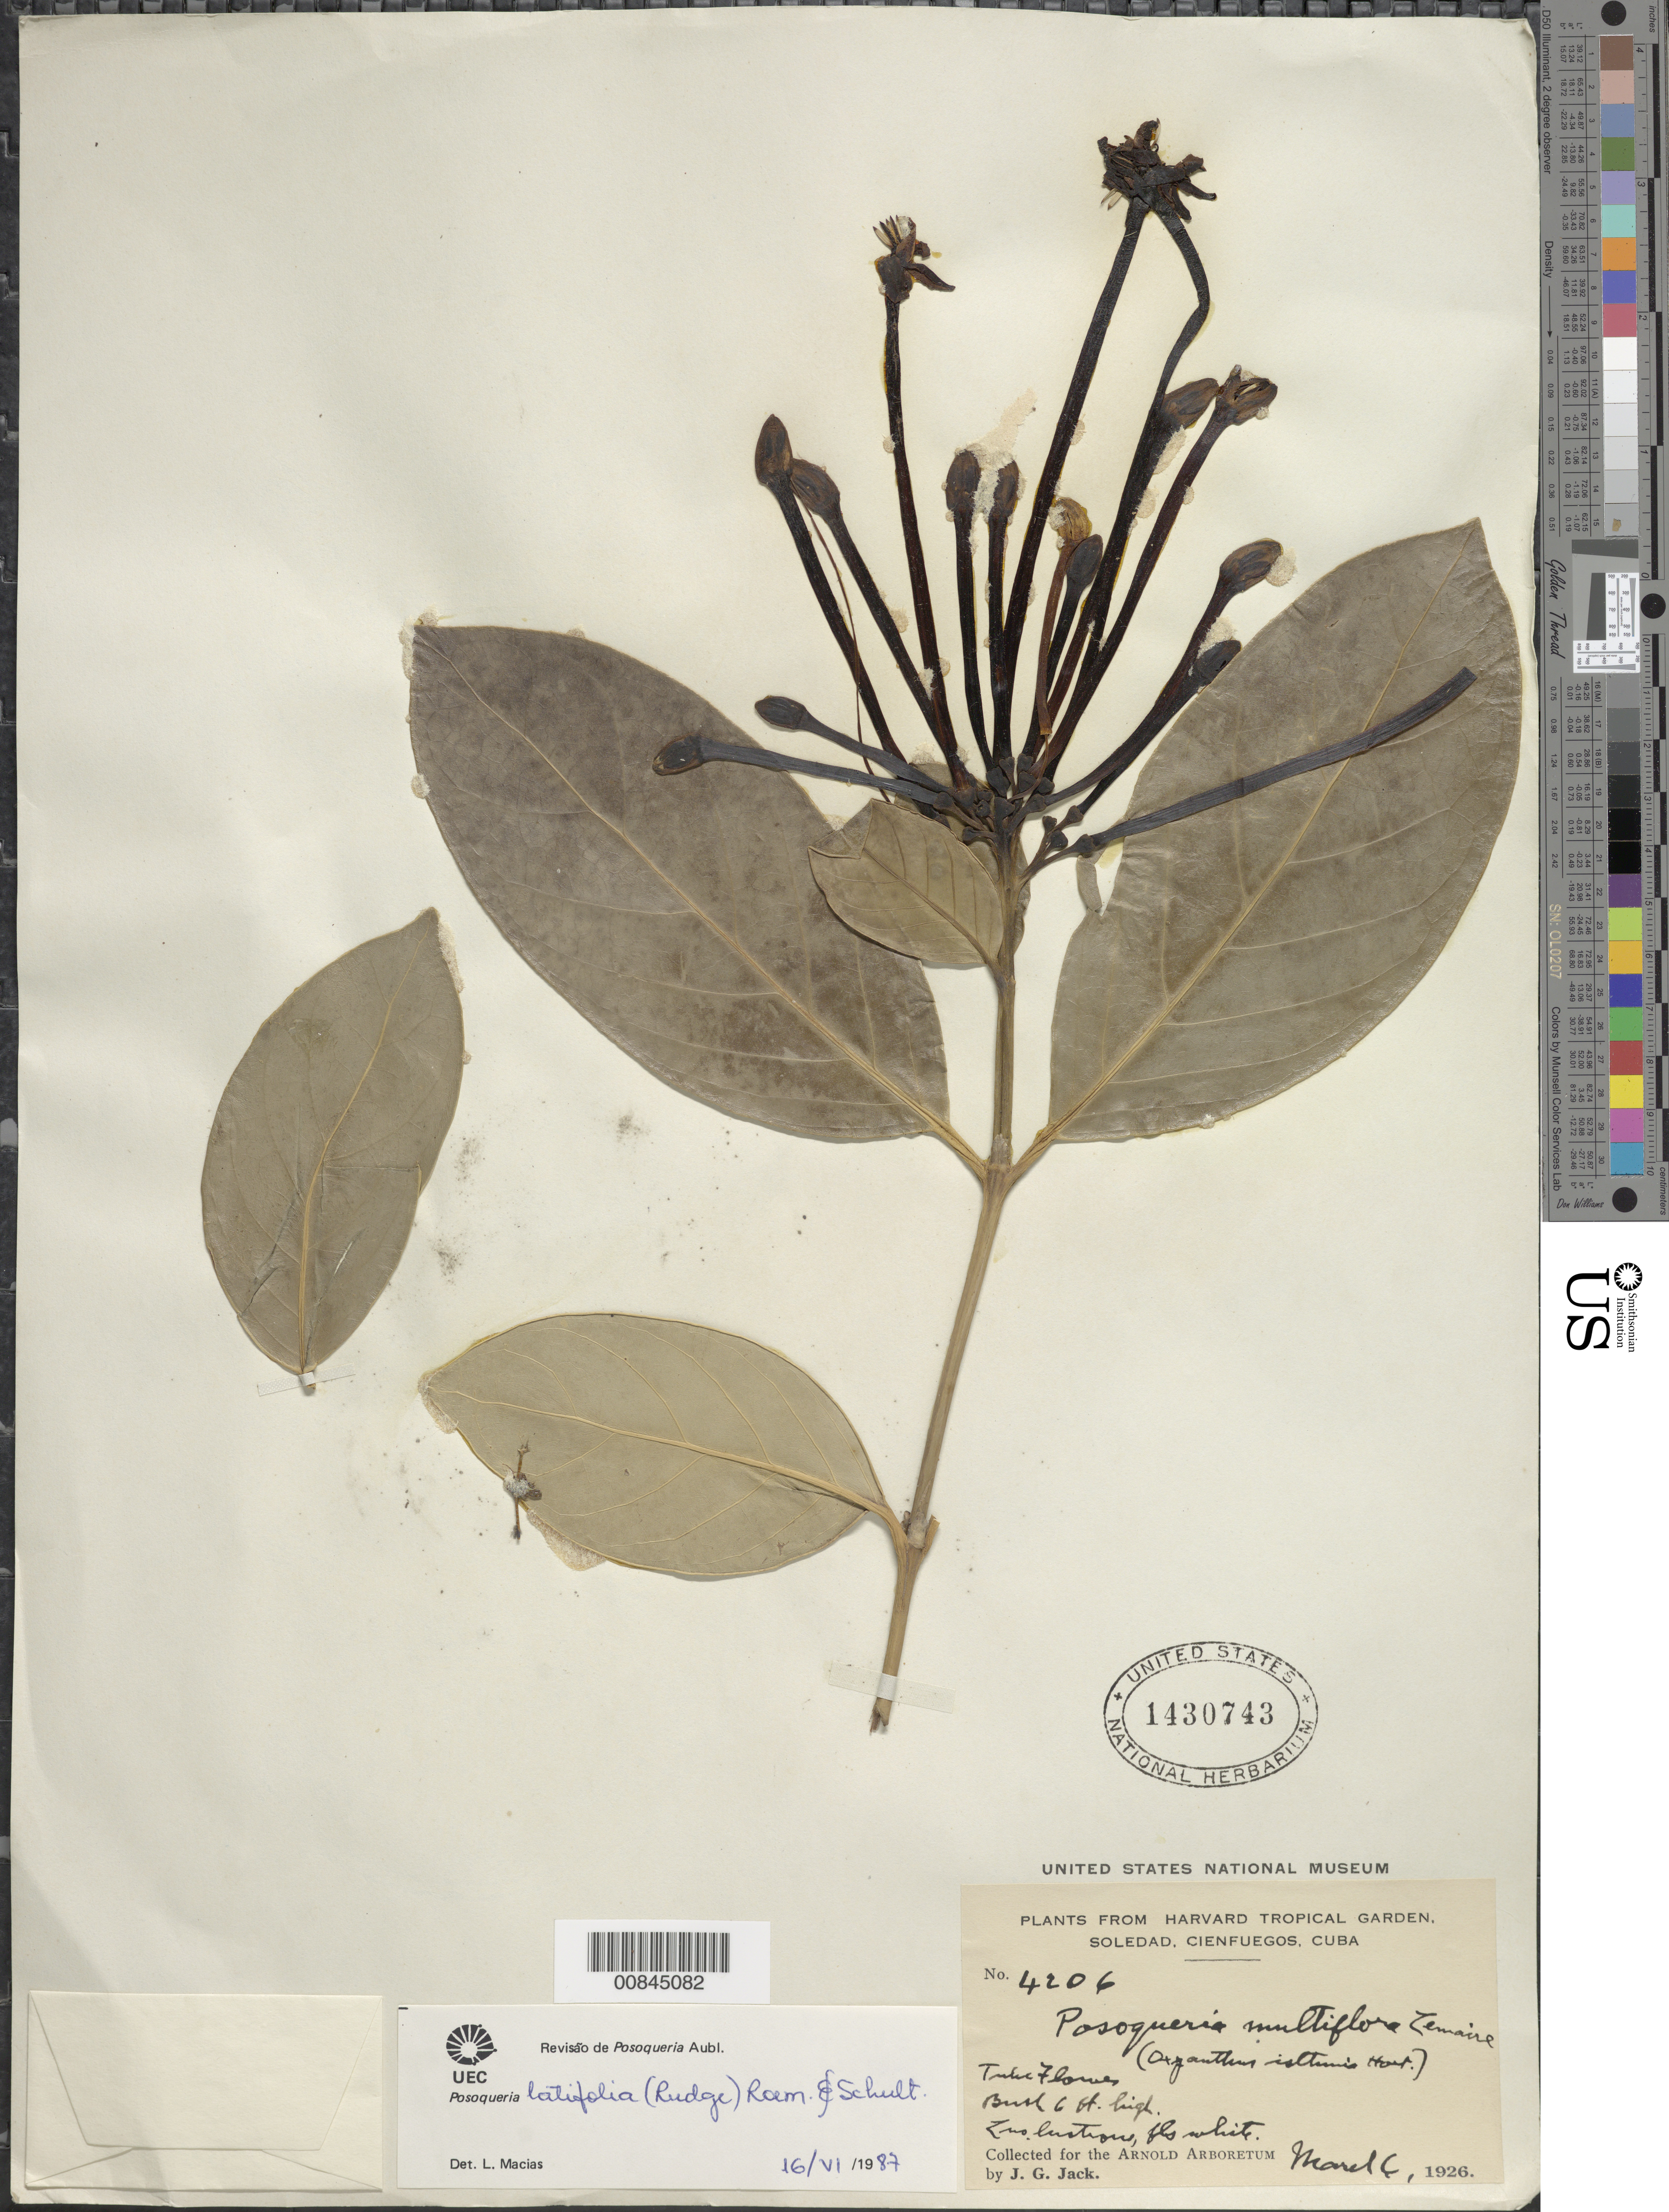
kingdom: Plantae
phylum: Tracheophyta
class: Magnoliopsida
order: Gentianales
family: Rubiaceae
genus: Posoqueria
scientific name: Posoqueria latifolia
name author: (Rudge) Roem. & Schult.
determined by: Macias, L.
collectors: J. G. Jack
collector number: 4206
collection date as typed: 06 Mar 1926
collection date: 1926-03-06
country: Cuba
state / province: Las Villas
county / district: Cienfuegos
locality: Soledad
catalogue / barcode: US 1430743